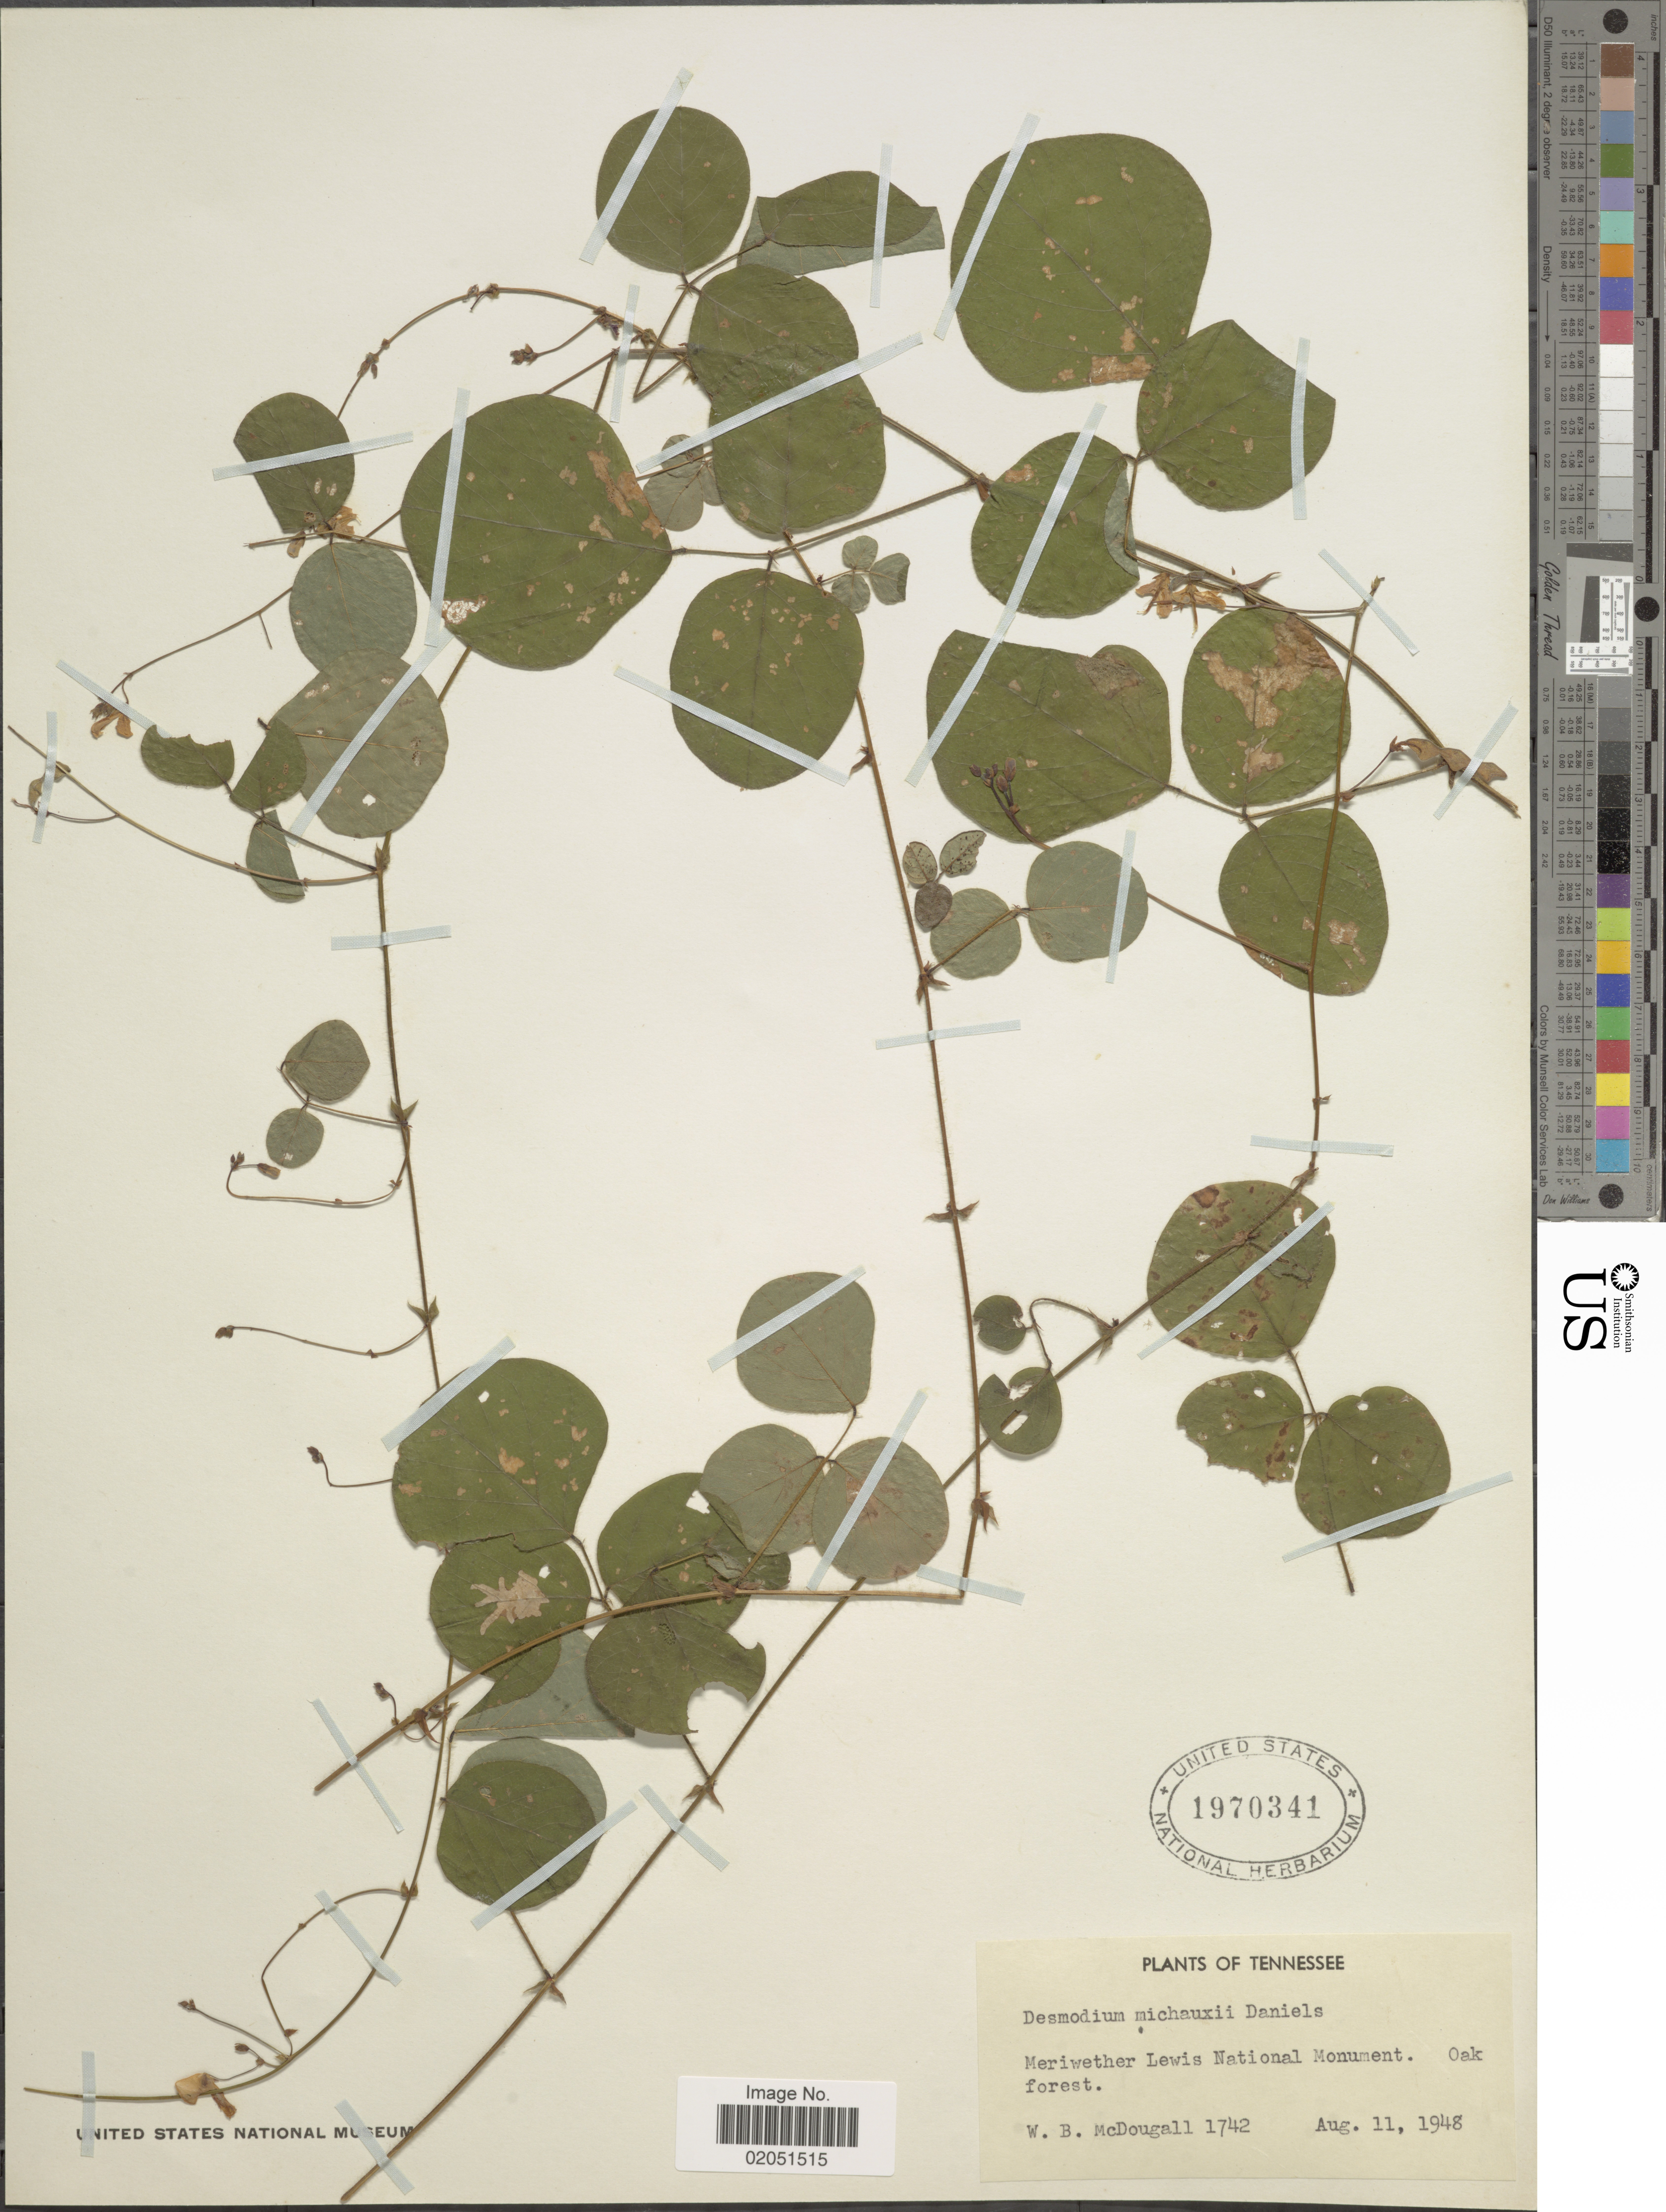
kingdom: Plantae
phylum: Tracheophyta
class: Magnoliopsida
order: Fabales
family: Fabaceae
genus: Desmodium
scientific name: Desmodium rotundifolium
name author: DC.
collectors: W. B. McDougall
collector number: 1742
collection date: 1948-08-11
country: United States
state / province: Tennessee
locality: Meriwether Lewis National Monument.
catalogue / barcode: US 1970341